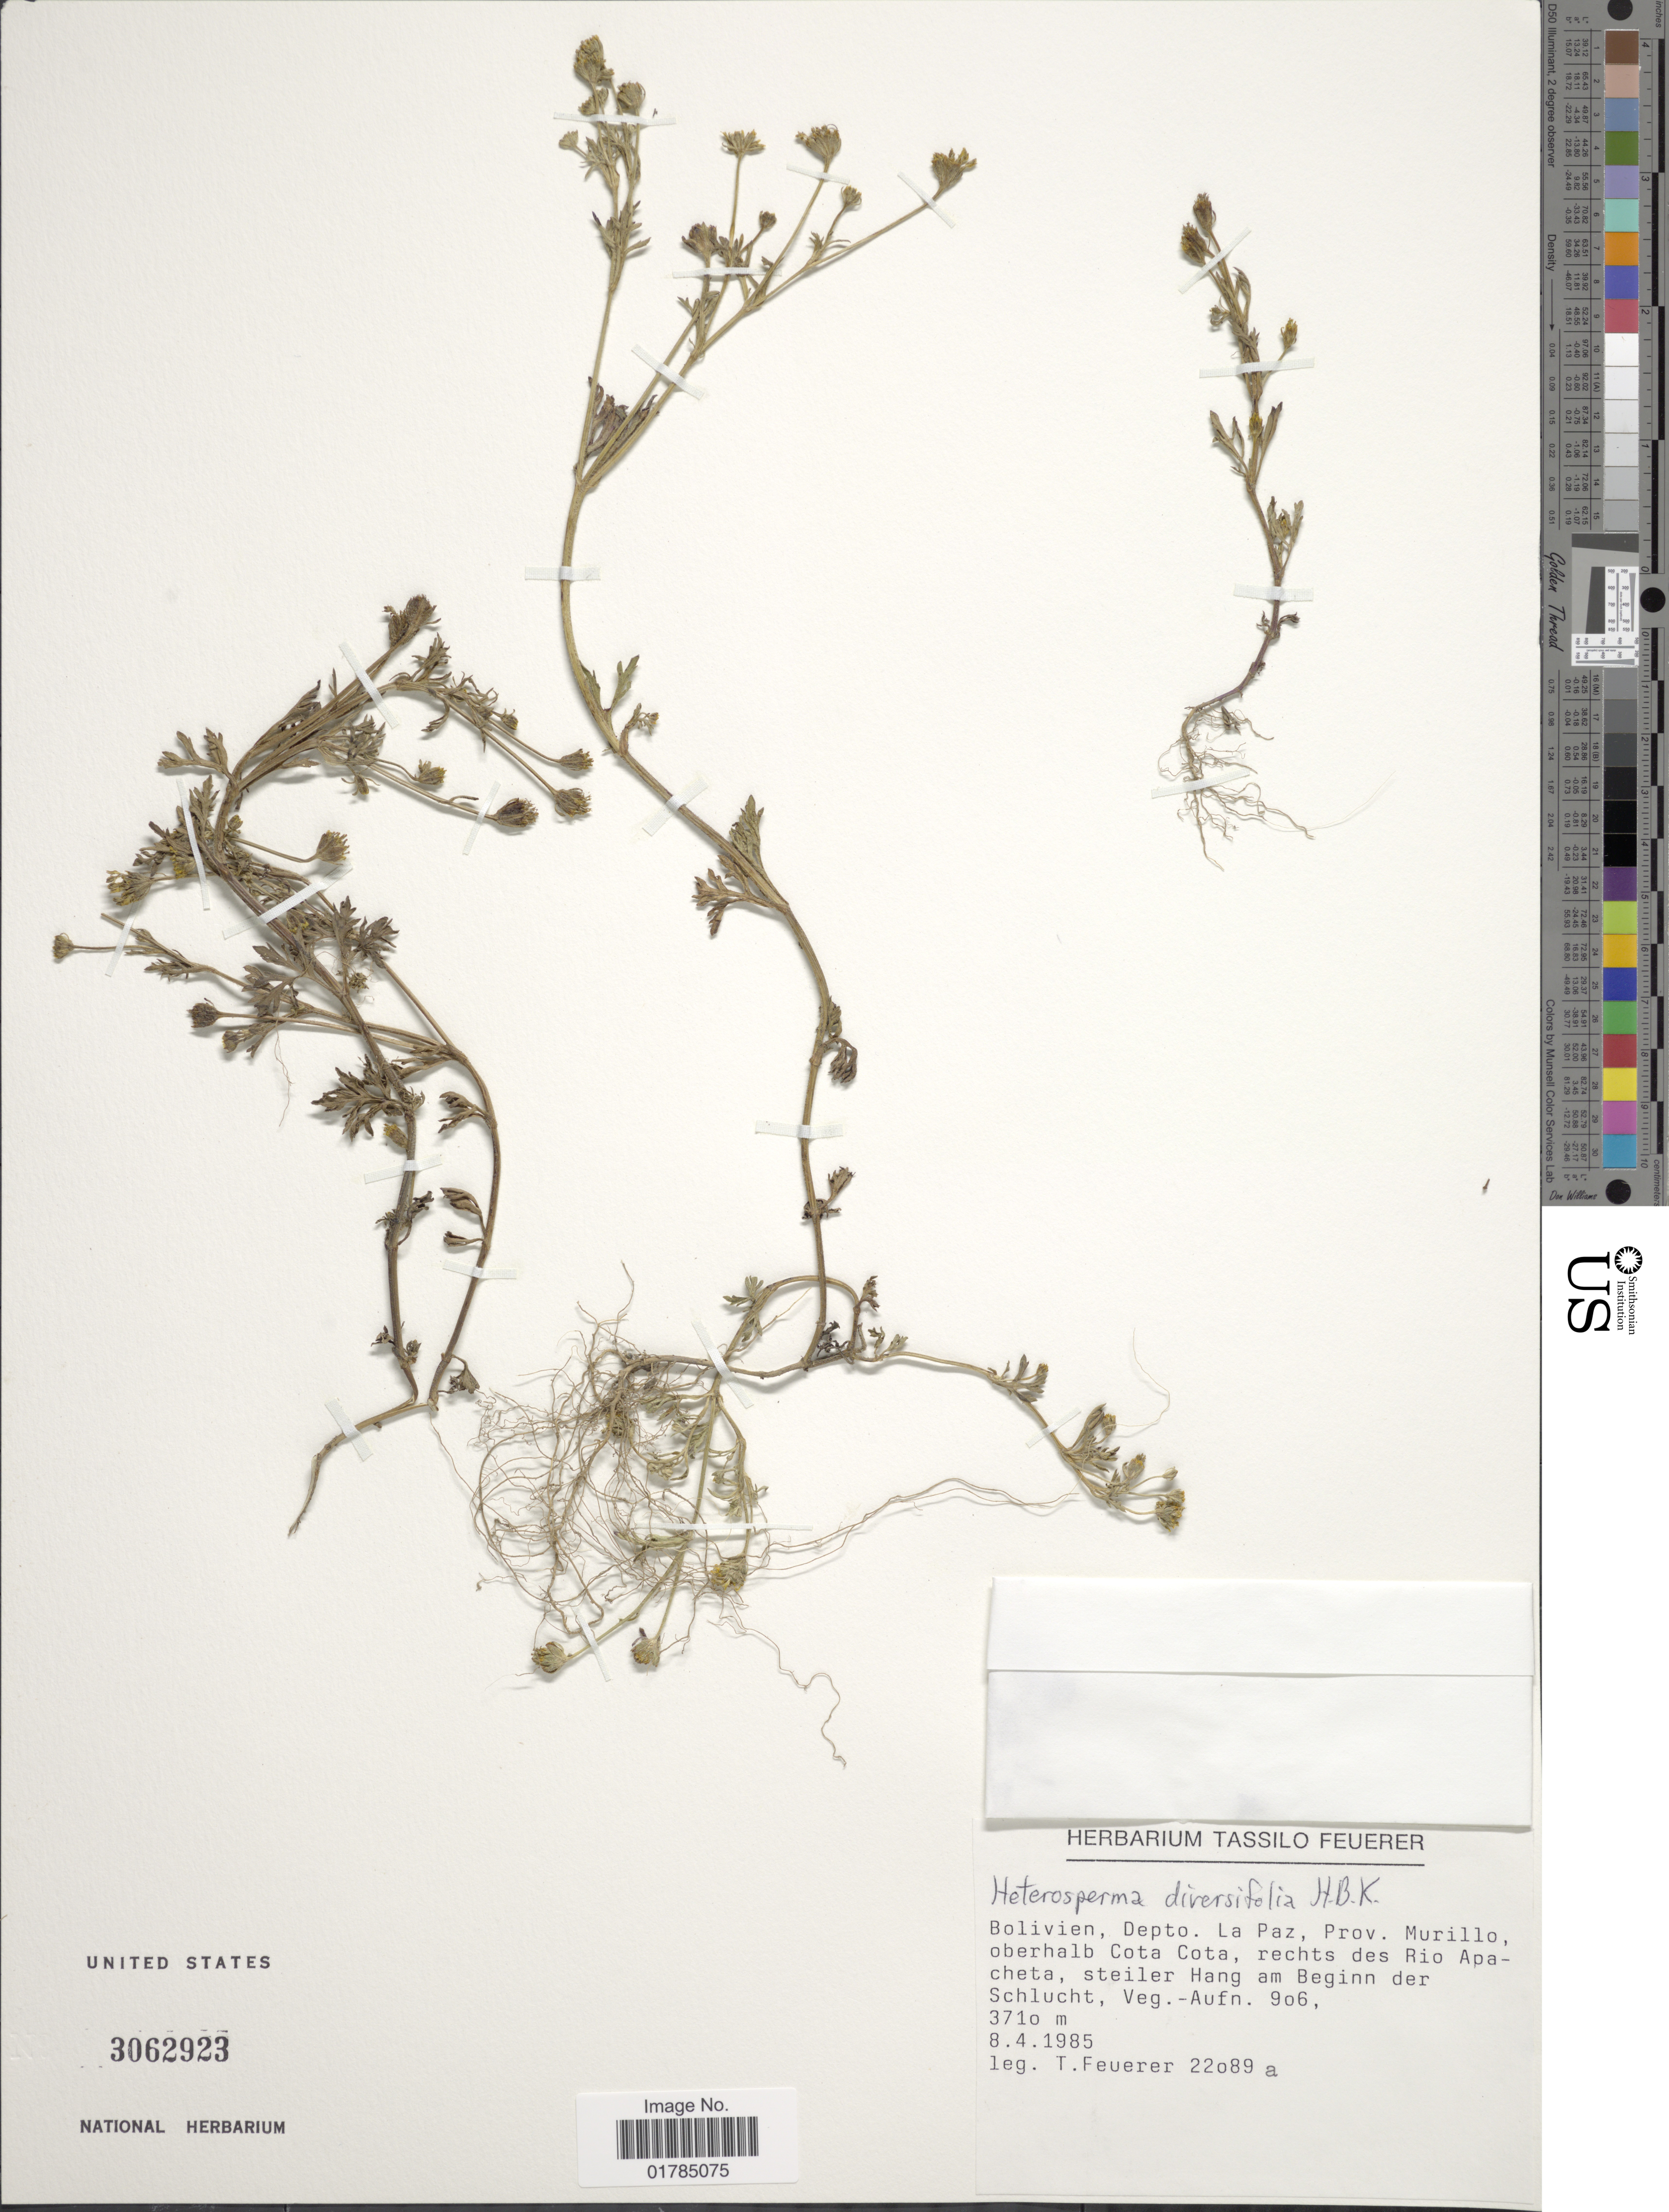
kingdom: Plantae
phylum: Tracheophyta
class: Magnoliopsida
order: Asterales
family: Asteraceae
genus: Heterosperma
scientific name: Heterosperma nanum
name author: (Nutt.) Sherff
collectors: T. Feuerer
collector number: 22089a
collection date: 1985-04-08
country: Bolivia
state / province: La Paz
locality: Prov. Murillo, oberhalb Cota Cota, rechts des Rio Apacheta, steiler Hang am Beginn der Schlucht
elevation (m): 3710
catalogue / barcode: US 3062923